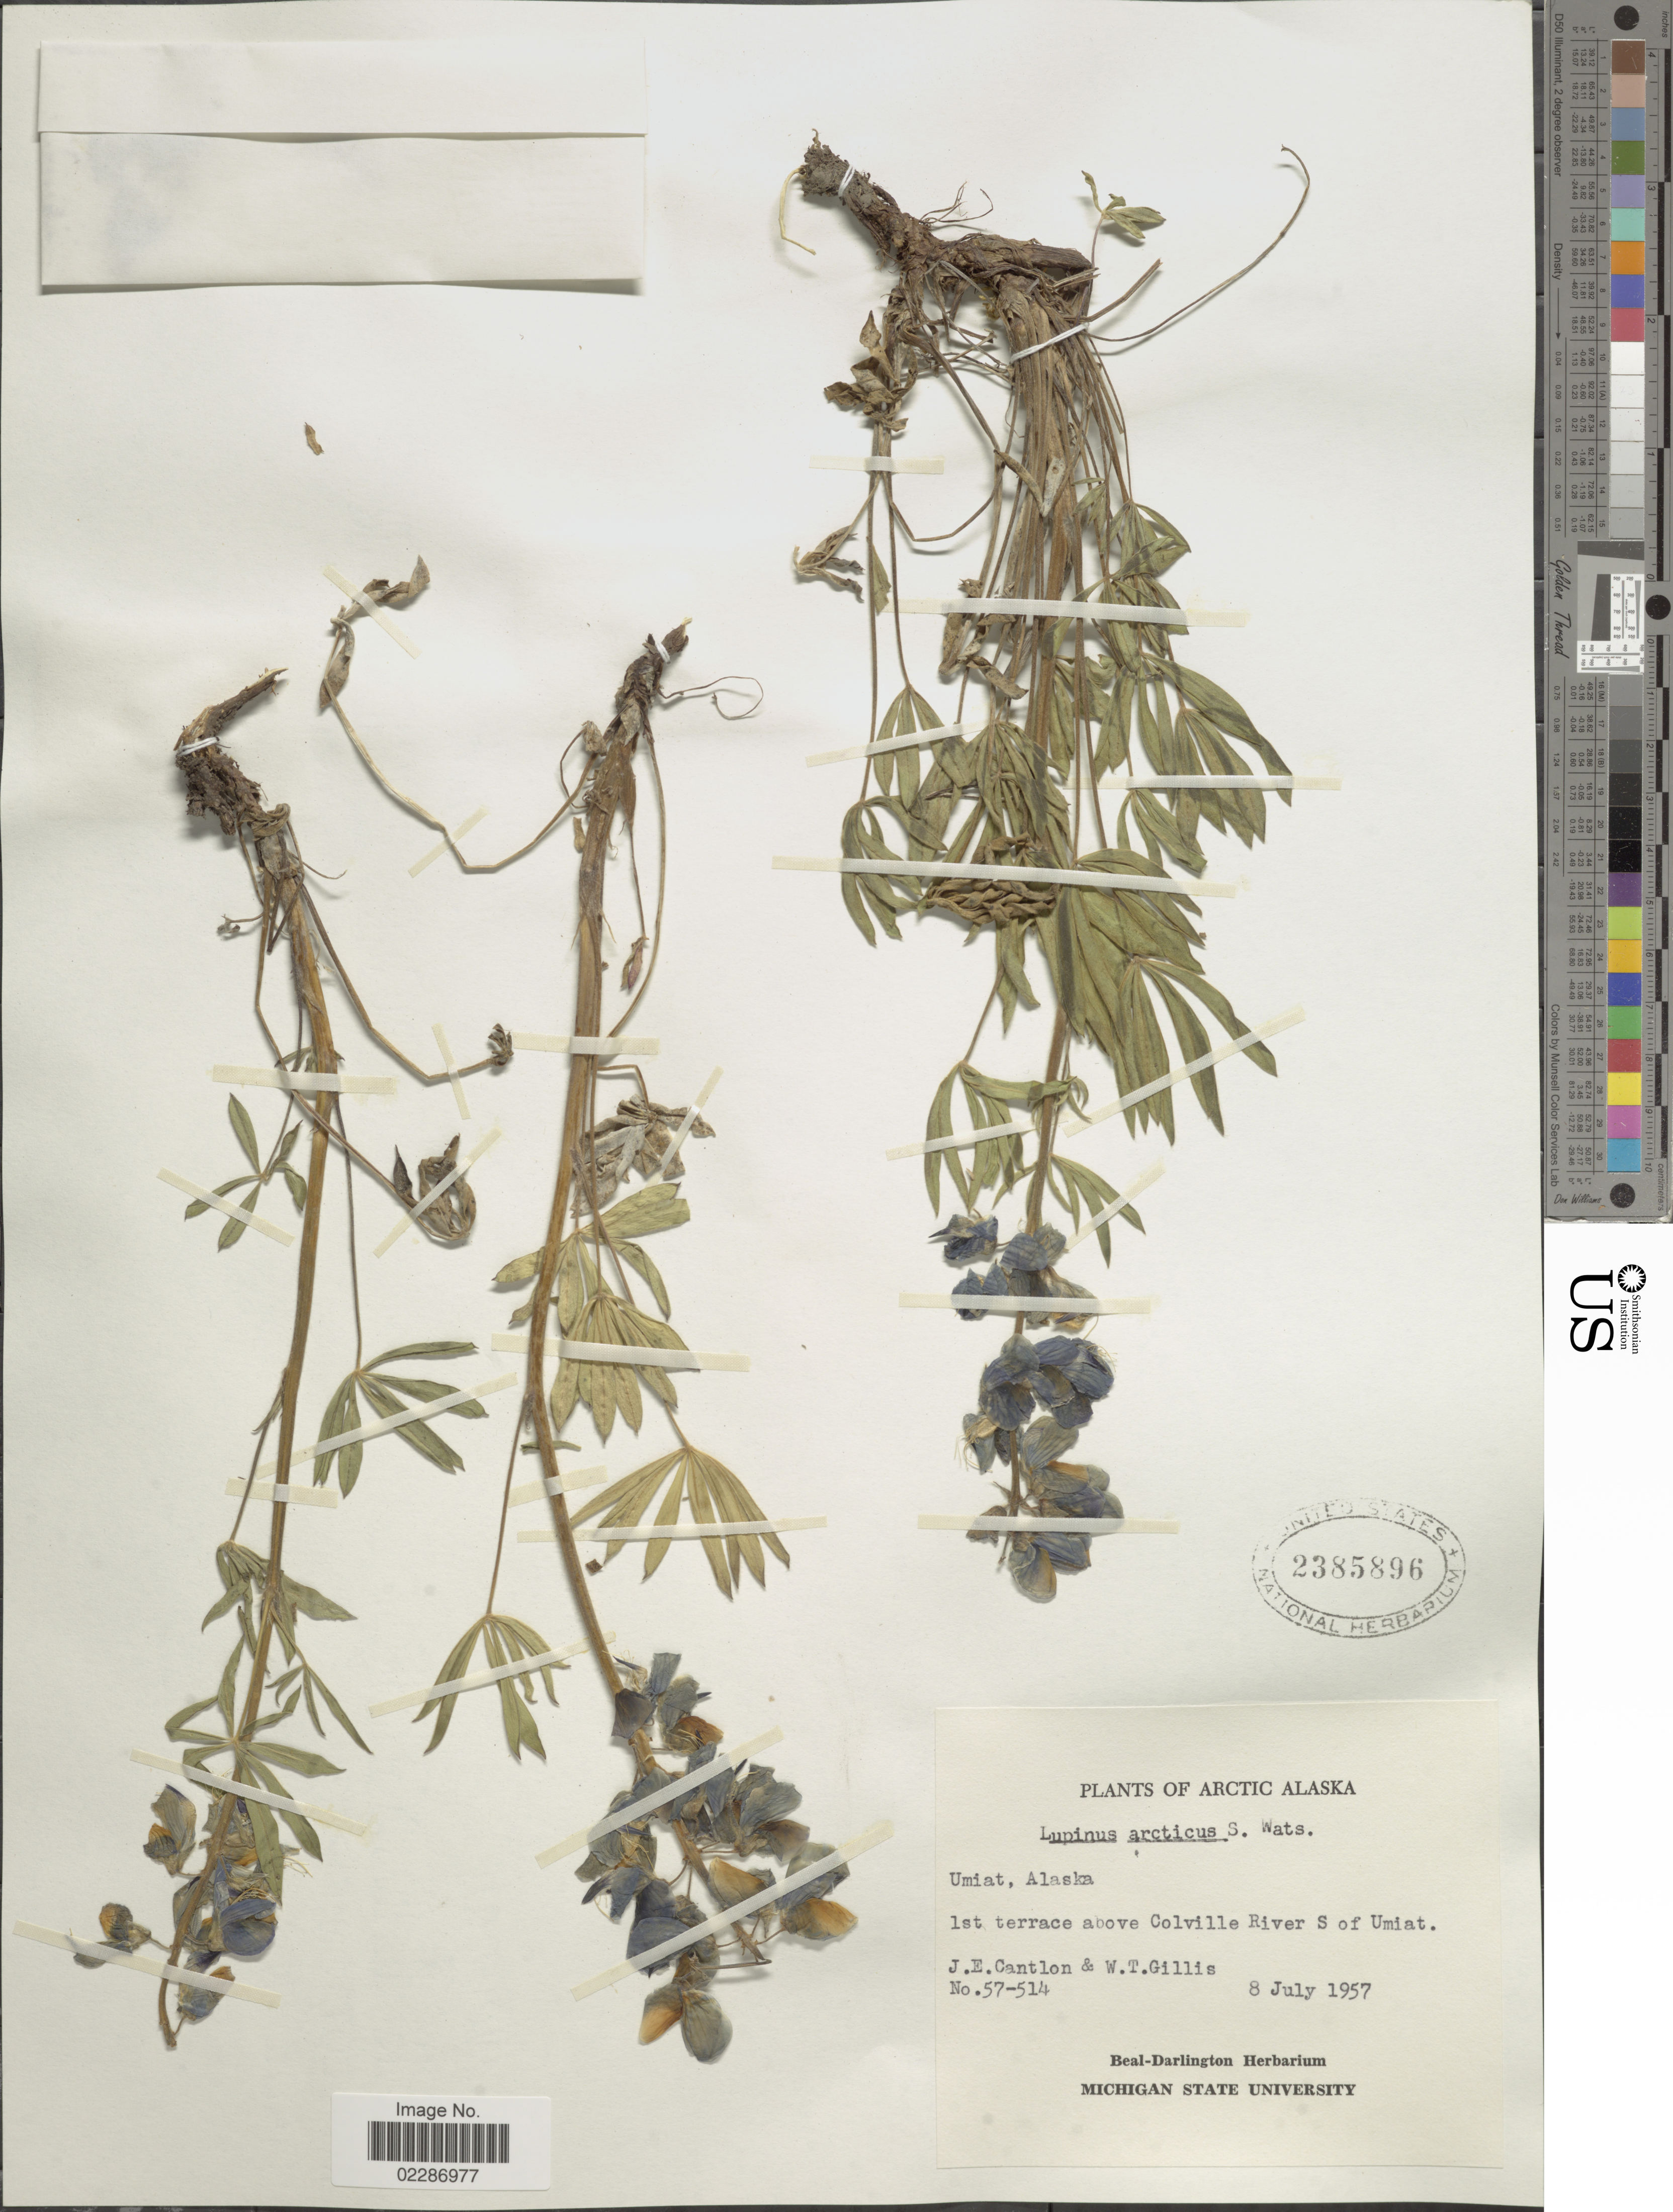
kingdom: Plantae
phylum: Tracheophyta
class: Magnoliopsida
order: Fabales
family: Fabaceae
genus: Lupinus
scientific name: Lupinus arcticus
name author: S. Watson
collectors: J. Cantlon & W. T. Gillis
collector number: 57-514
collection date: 1957-07-08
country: United States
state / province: Alaska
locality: Arctic Alaska, Umiat, Alaska, 1st terrace above Colville River S of Umiat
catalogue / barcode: US 2385896